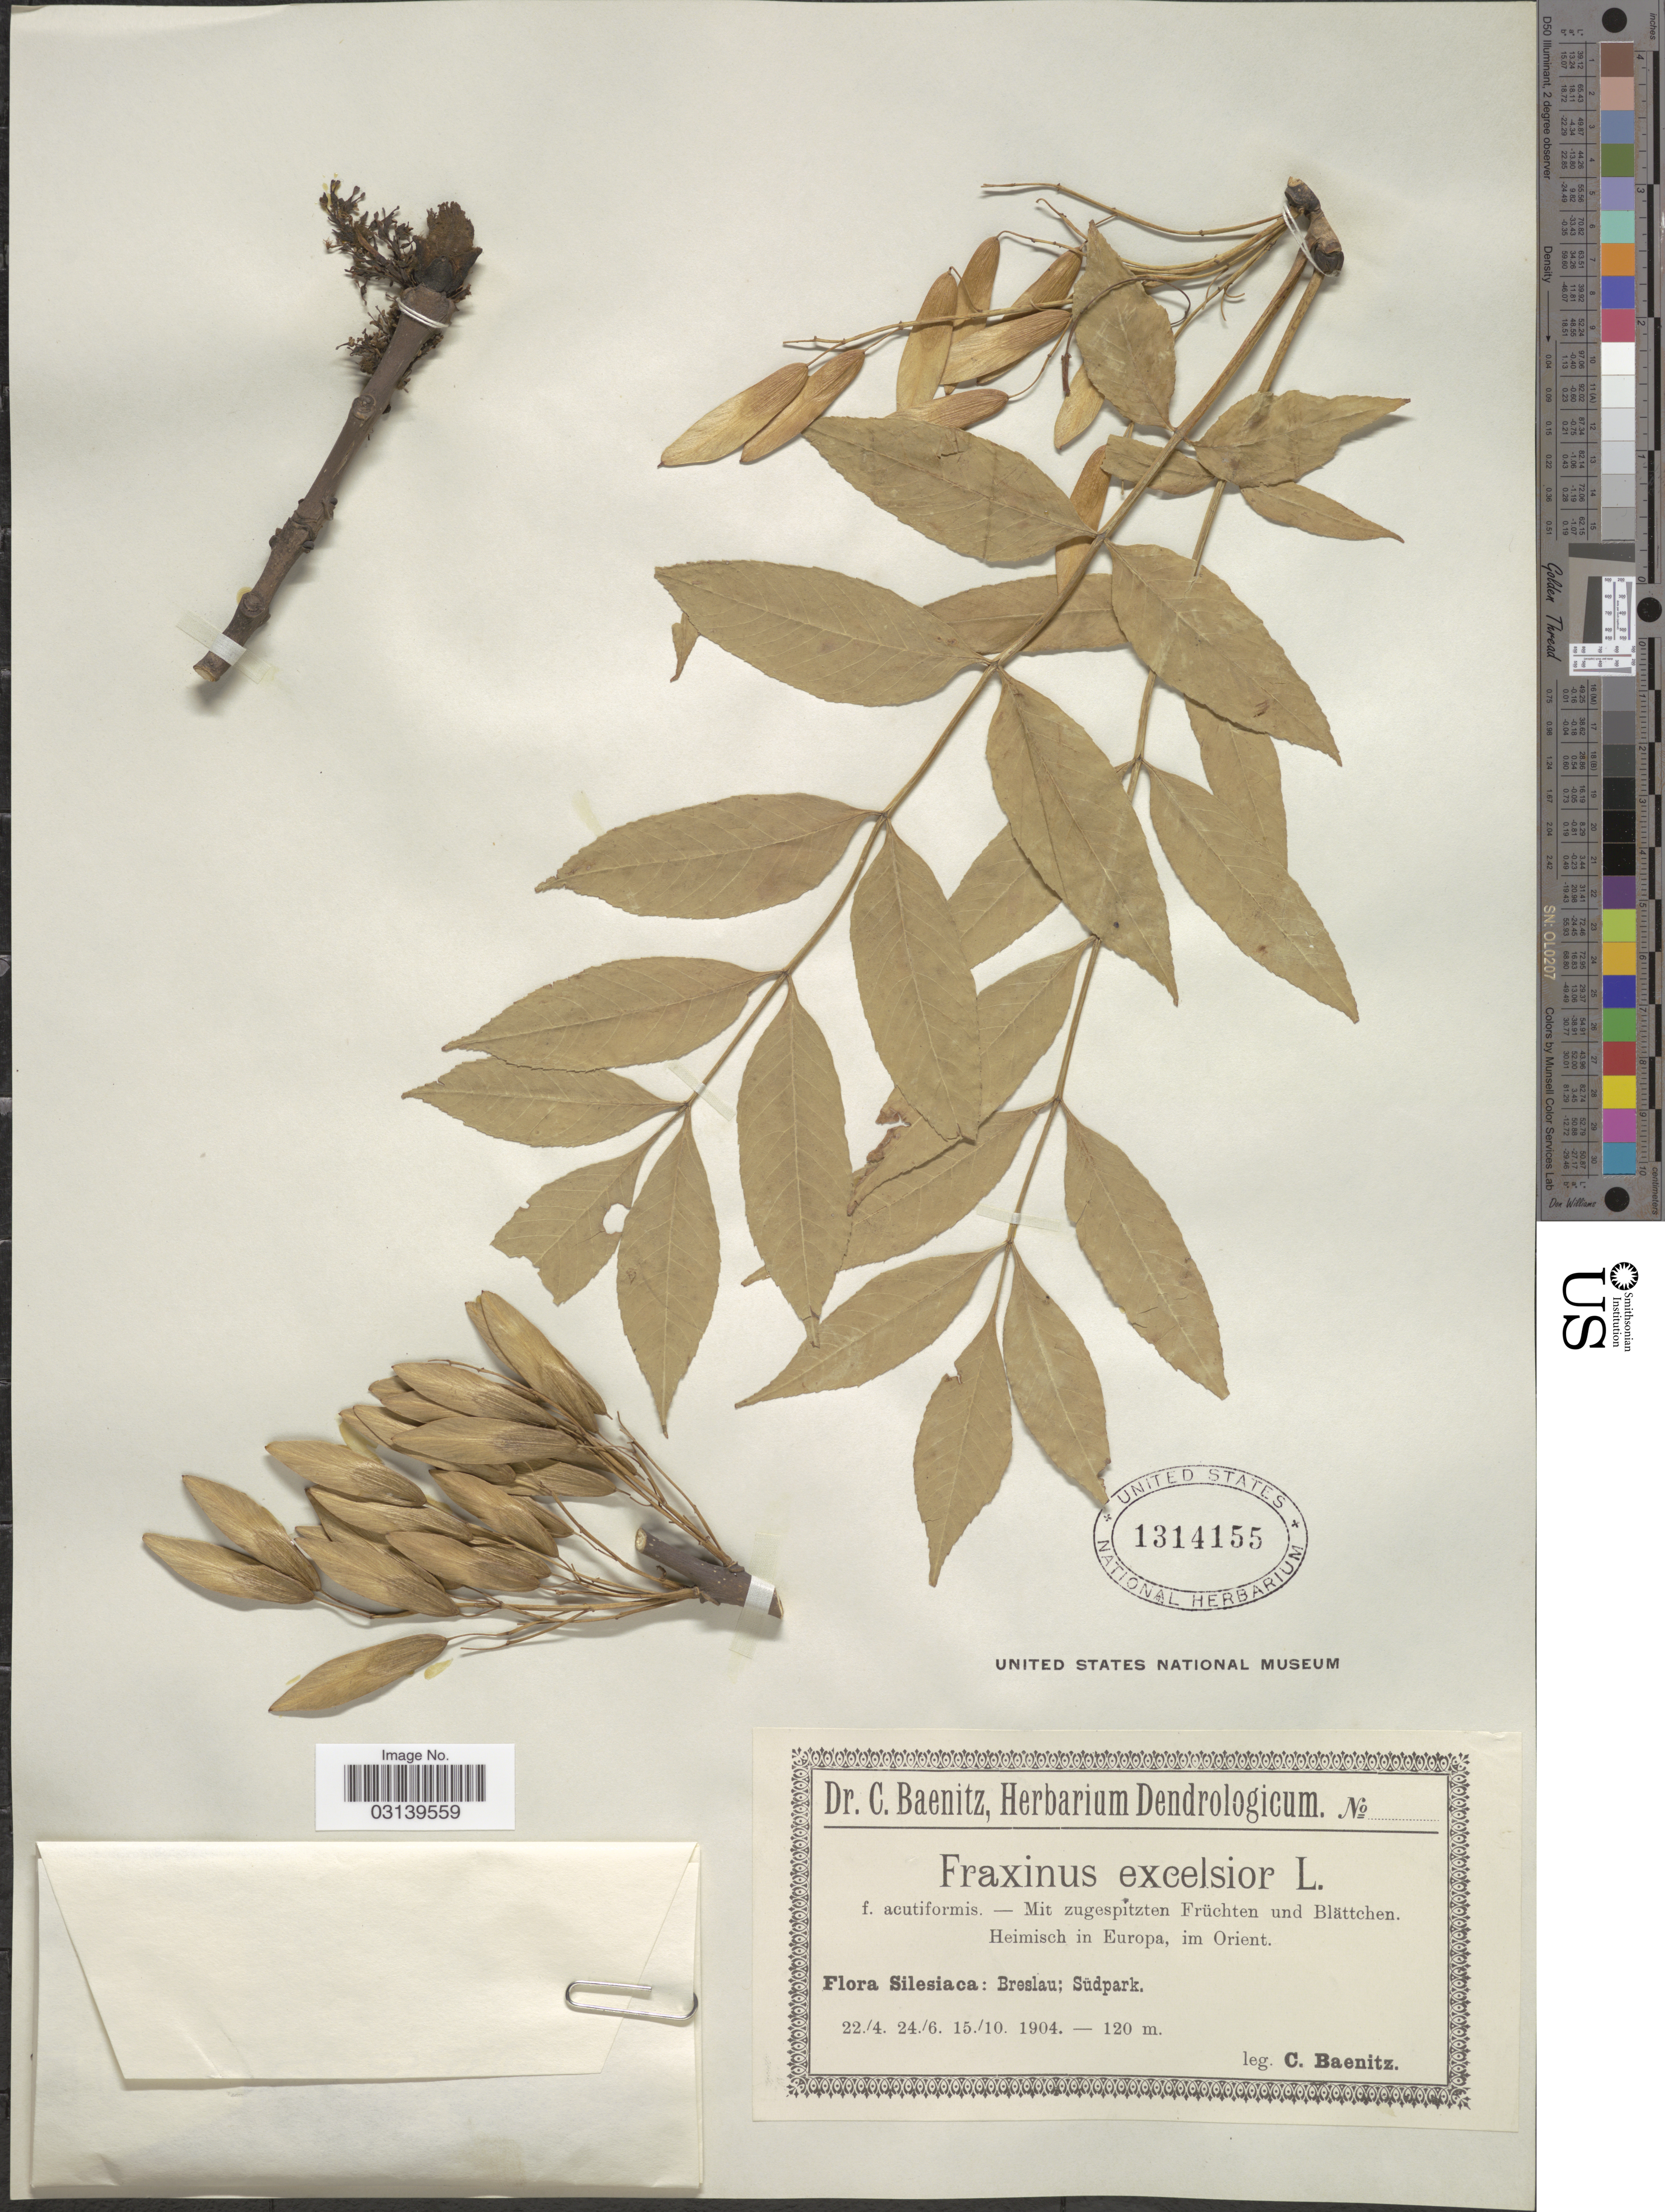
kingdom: Plantae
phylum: Tracheophyta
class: Magnoliopsida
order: Lamiales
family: Oleaceae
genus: Fraxinus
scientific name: Fraxinus excelsior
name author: L.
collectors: C. G. Baenitz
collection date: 1904-04-22/1904-10-15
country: Poland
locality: Silesiaca: Breslau; Südpark.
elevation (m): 120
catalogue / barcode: US 1314155